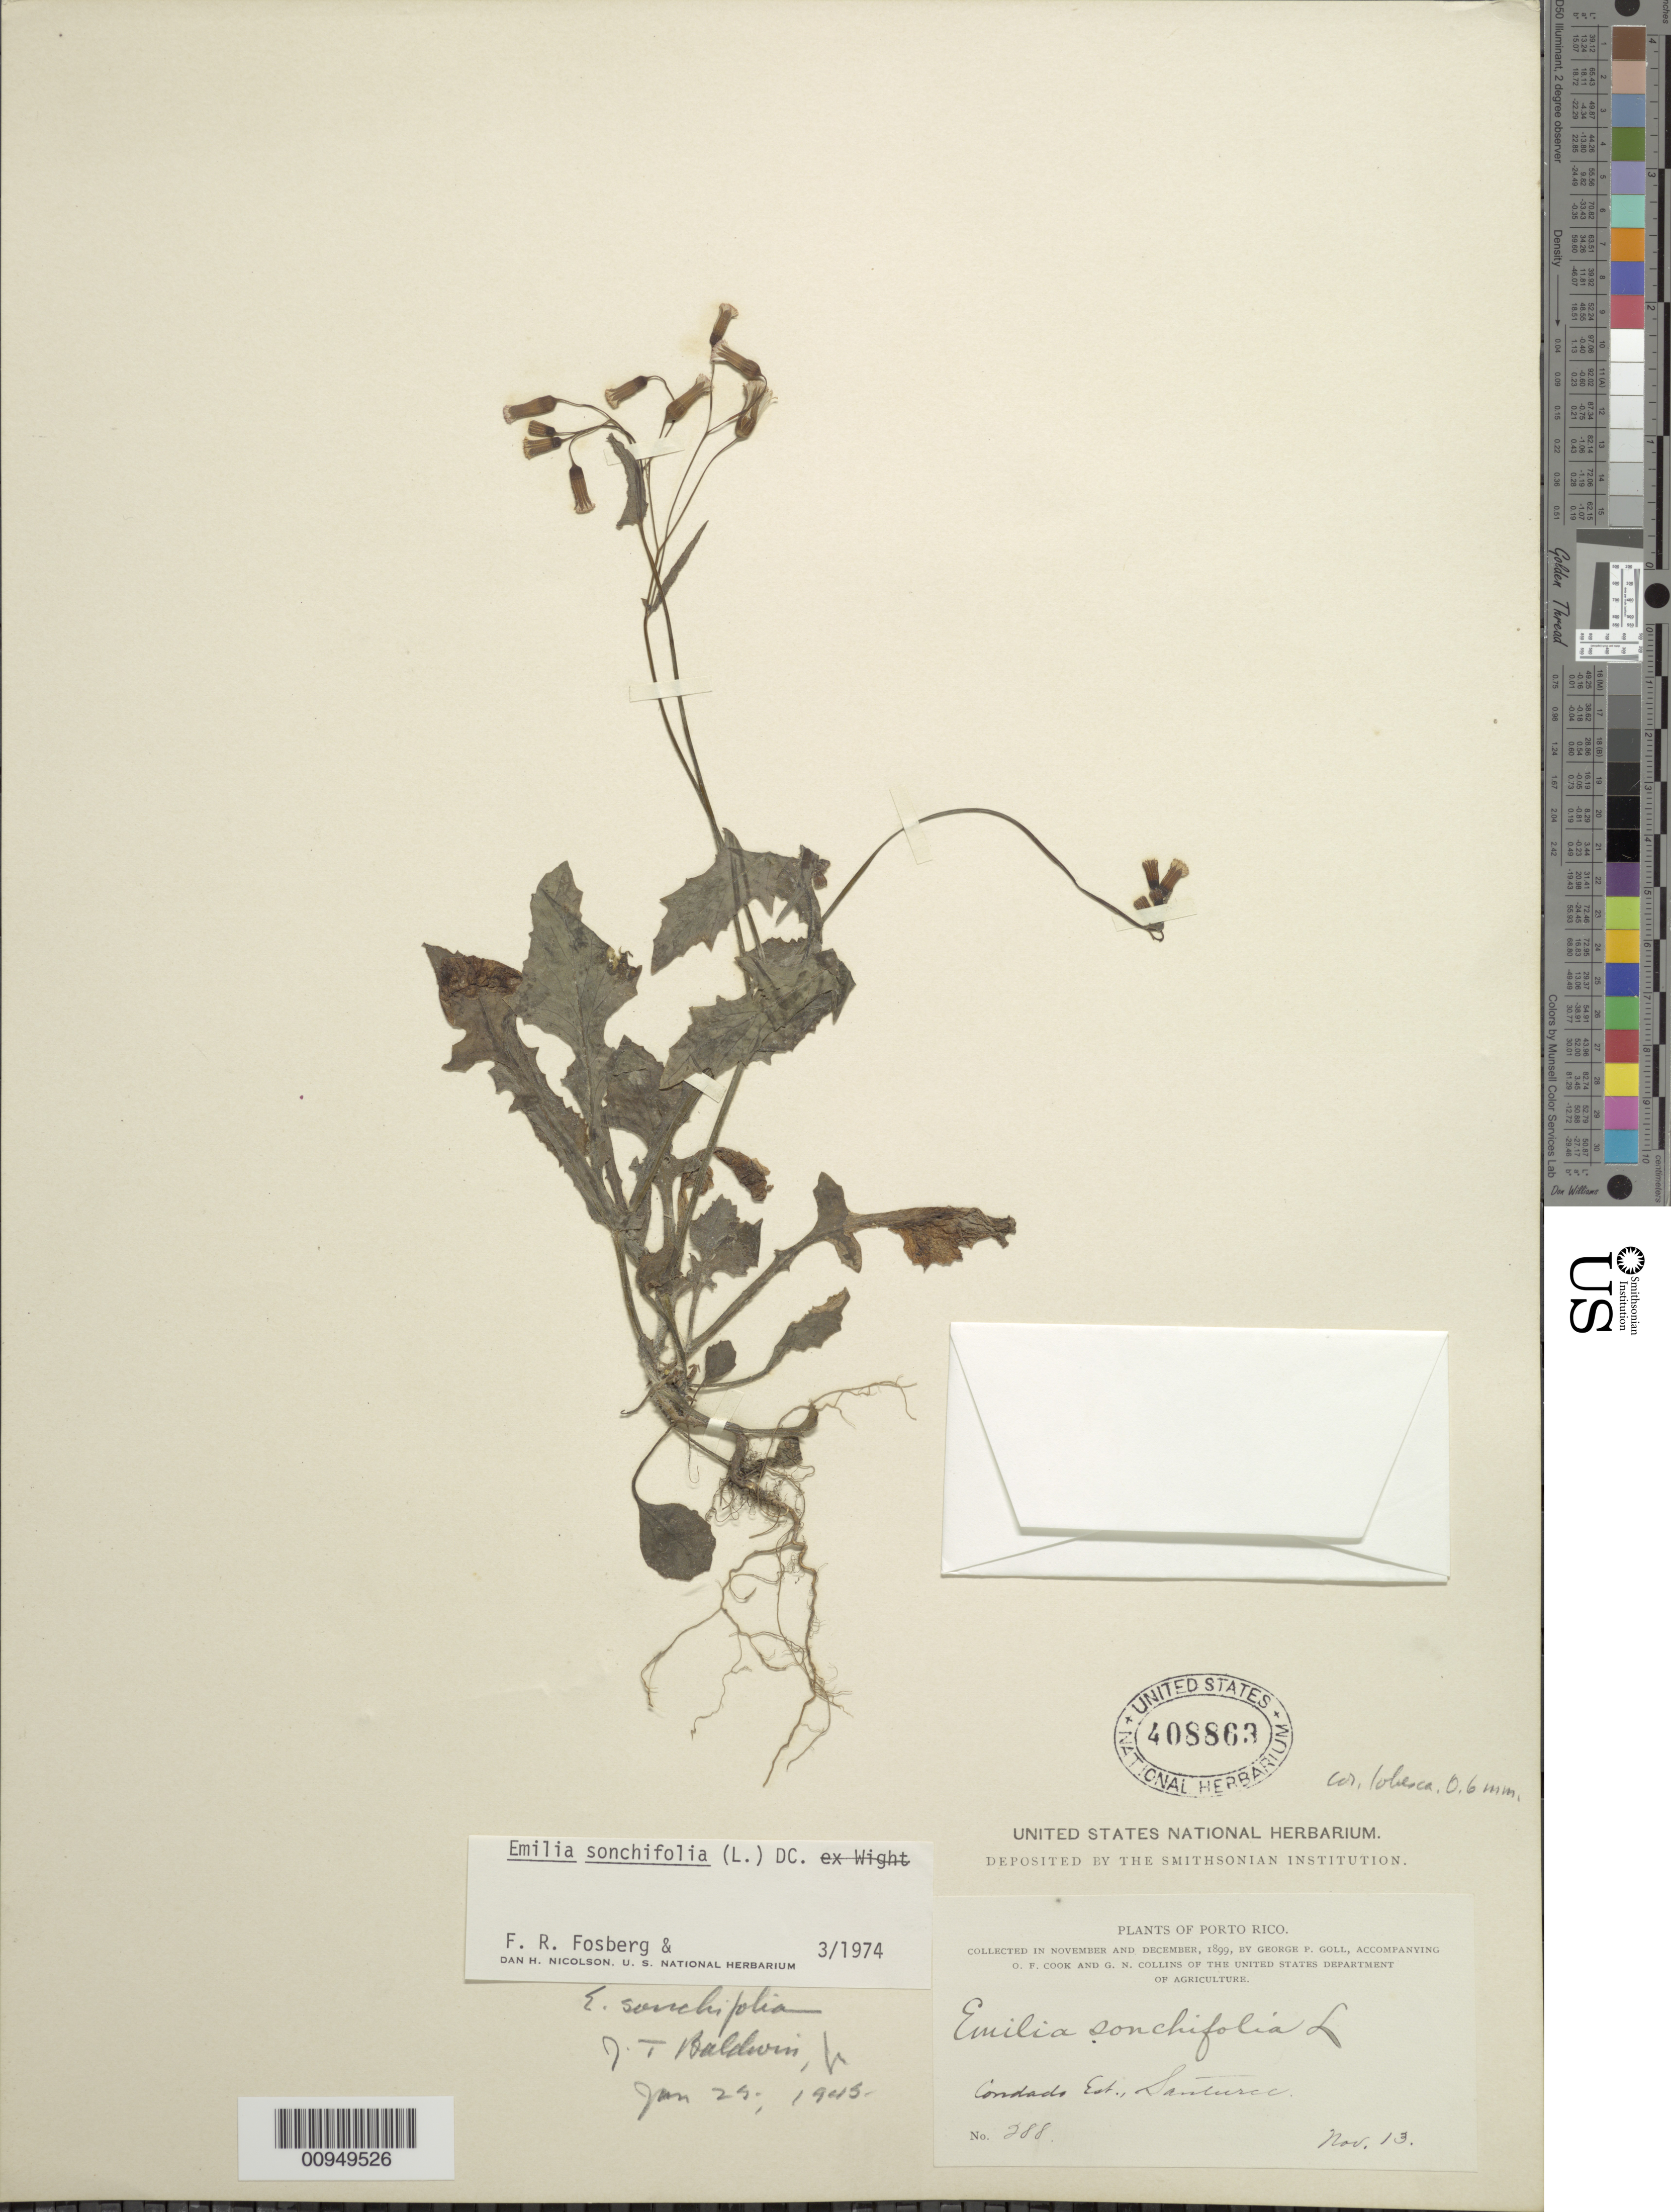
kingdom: Plantae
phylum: Tracheophyta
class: Magnoliopsida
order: Asterales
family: Asteraceae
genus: Emilia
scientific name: Emilia sonchifolia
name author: (L.) DC.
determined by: Fosberg, F. R.; Nicolson, D. H.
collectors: G. Goll, O. F. Cook & G. N. Collins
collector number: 288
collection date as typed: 13 Nov 1899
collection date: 1899-11-13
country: Puerto Rico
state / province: San Juan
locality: Santurce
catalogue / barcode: US 408863